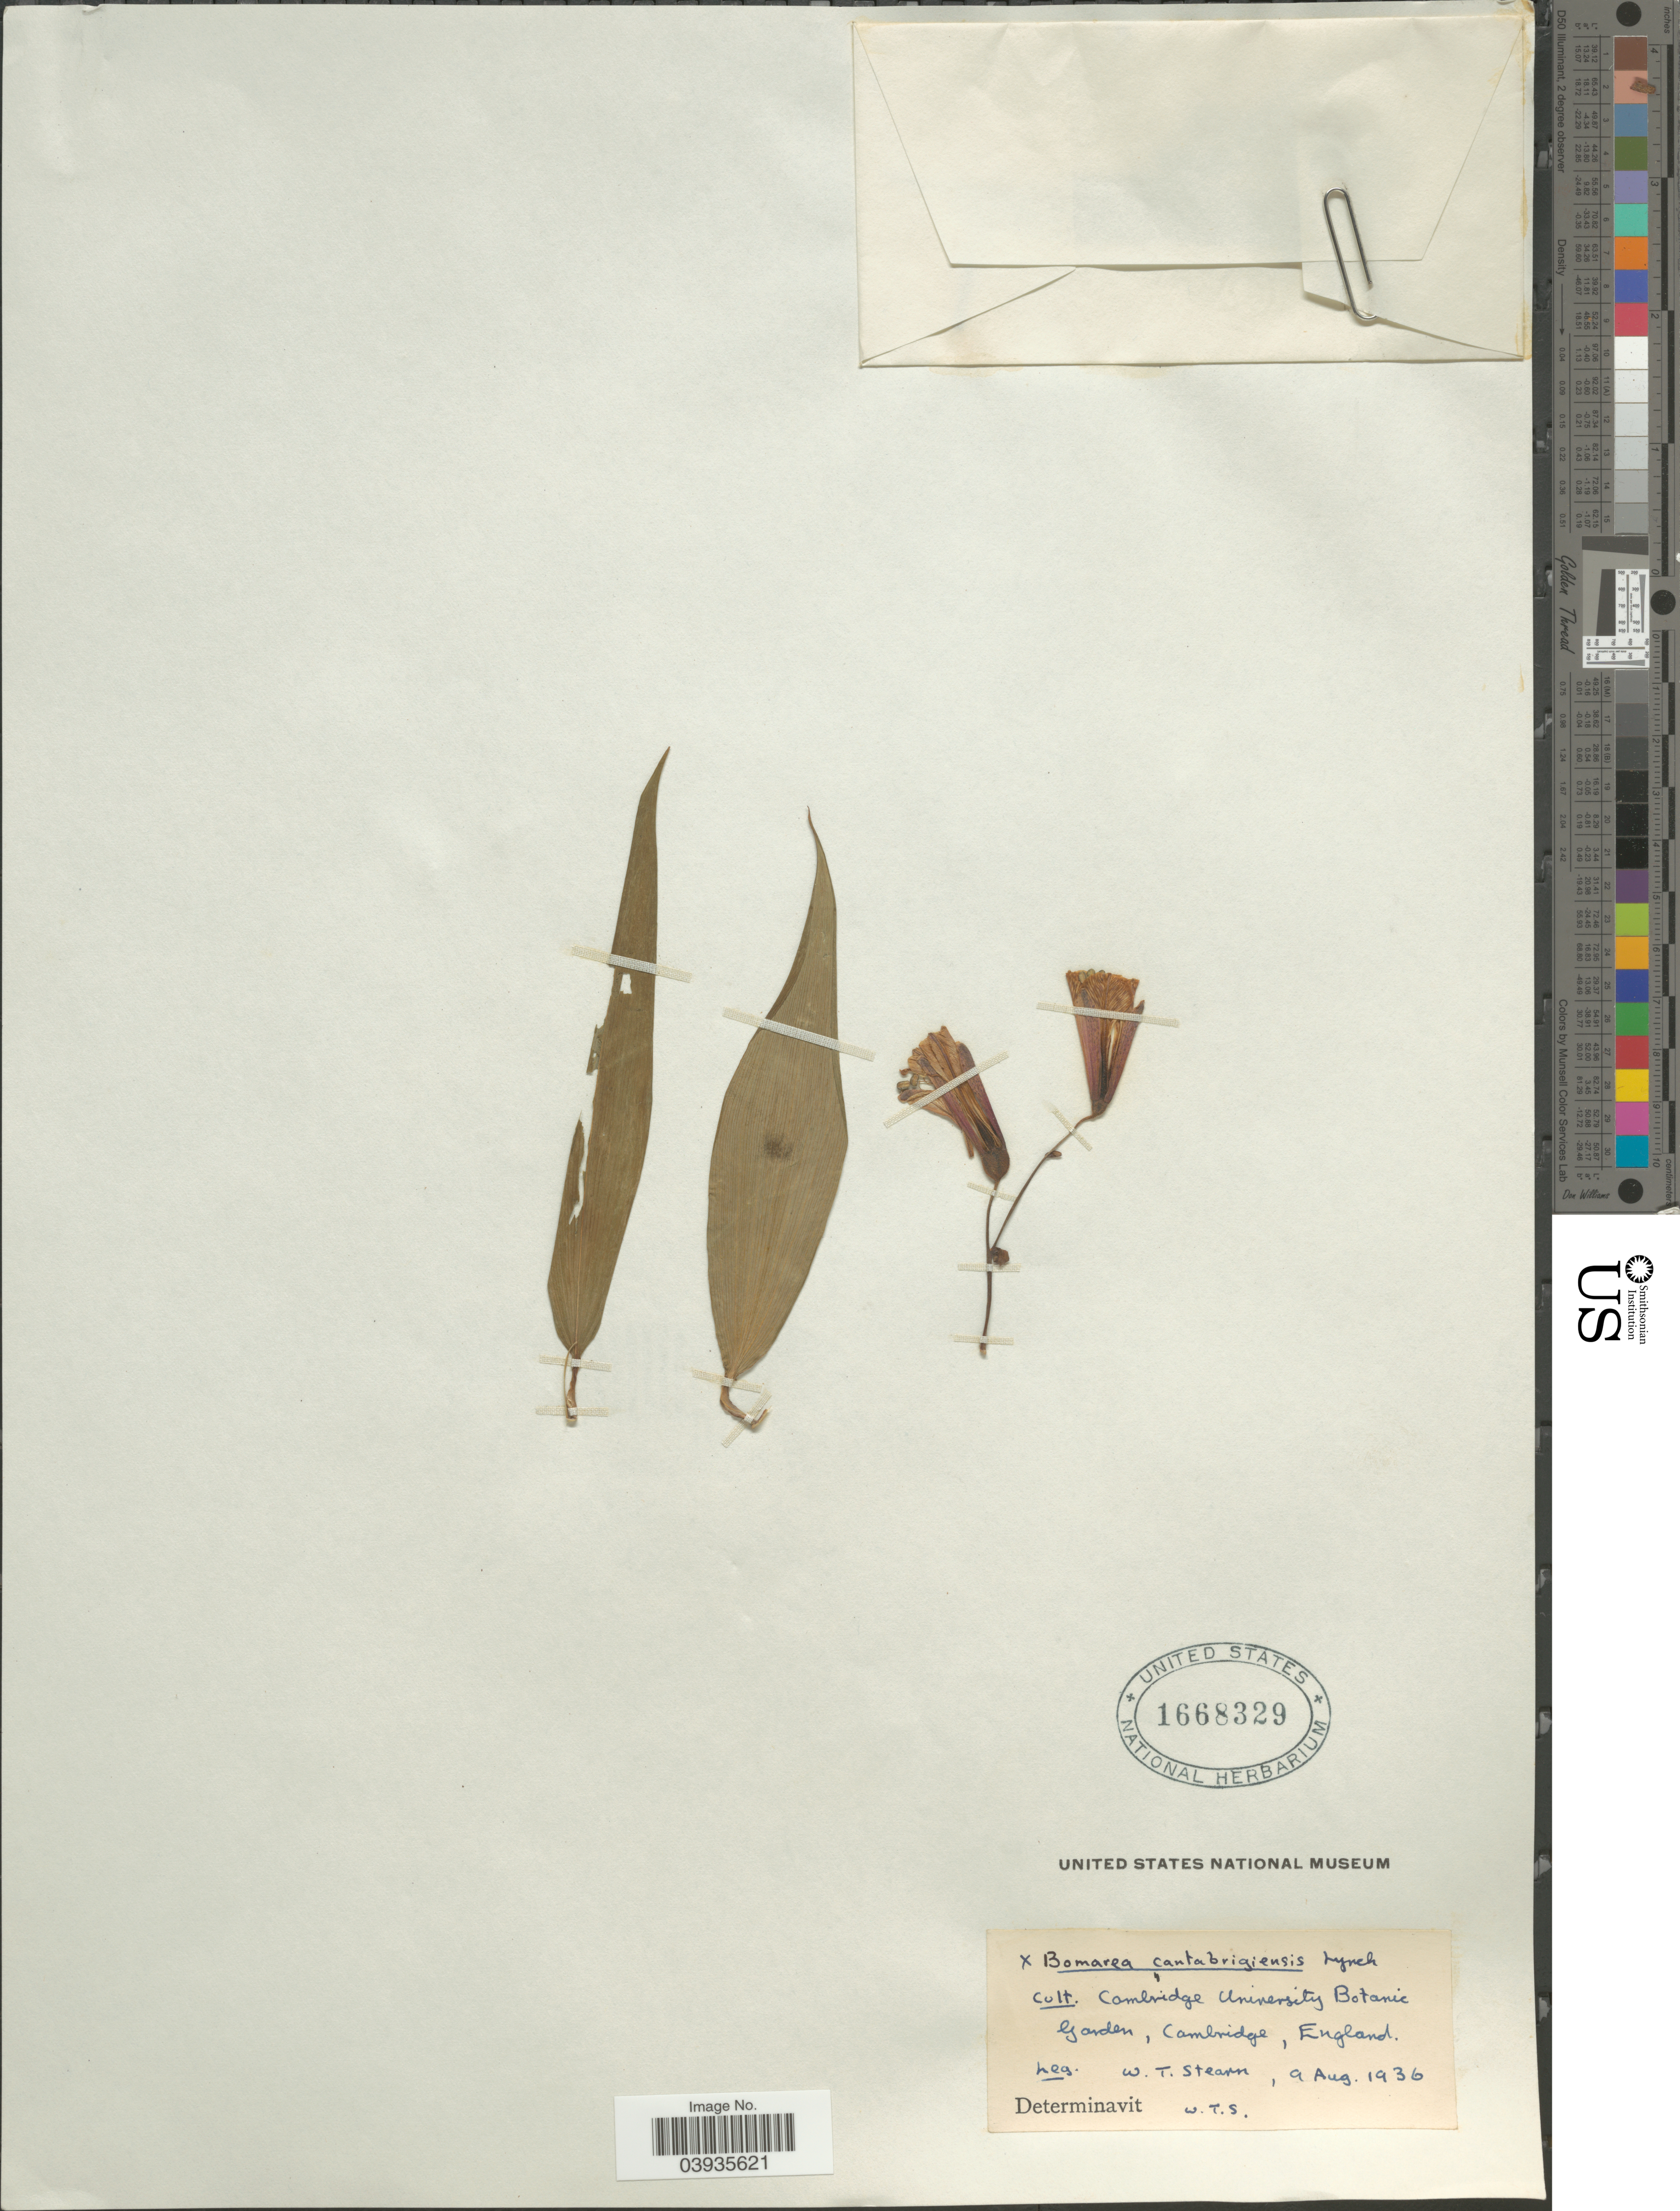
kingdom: Plantae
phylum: Tracheophyta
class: Liliopsida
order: Liliales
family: Alstroemeriaceae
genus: Bomarea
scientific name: Bomarea sp.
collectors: W. T. Stearn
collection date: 1936-08-09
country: United Kingdom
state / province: England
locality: Cambridge University Botanic Garden, Cambridge.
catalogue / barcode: US 1668329